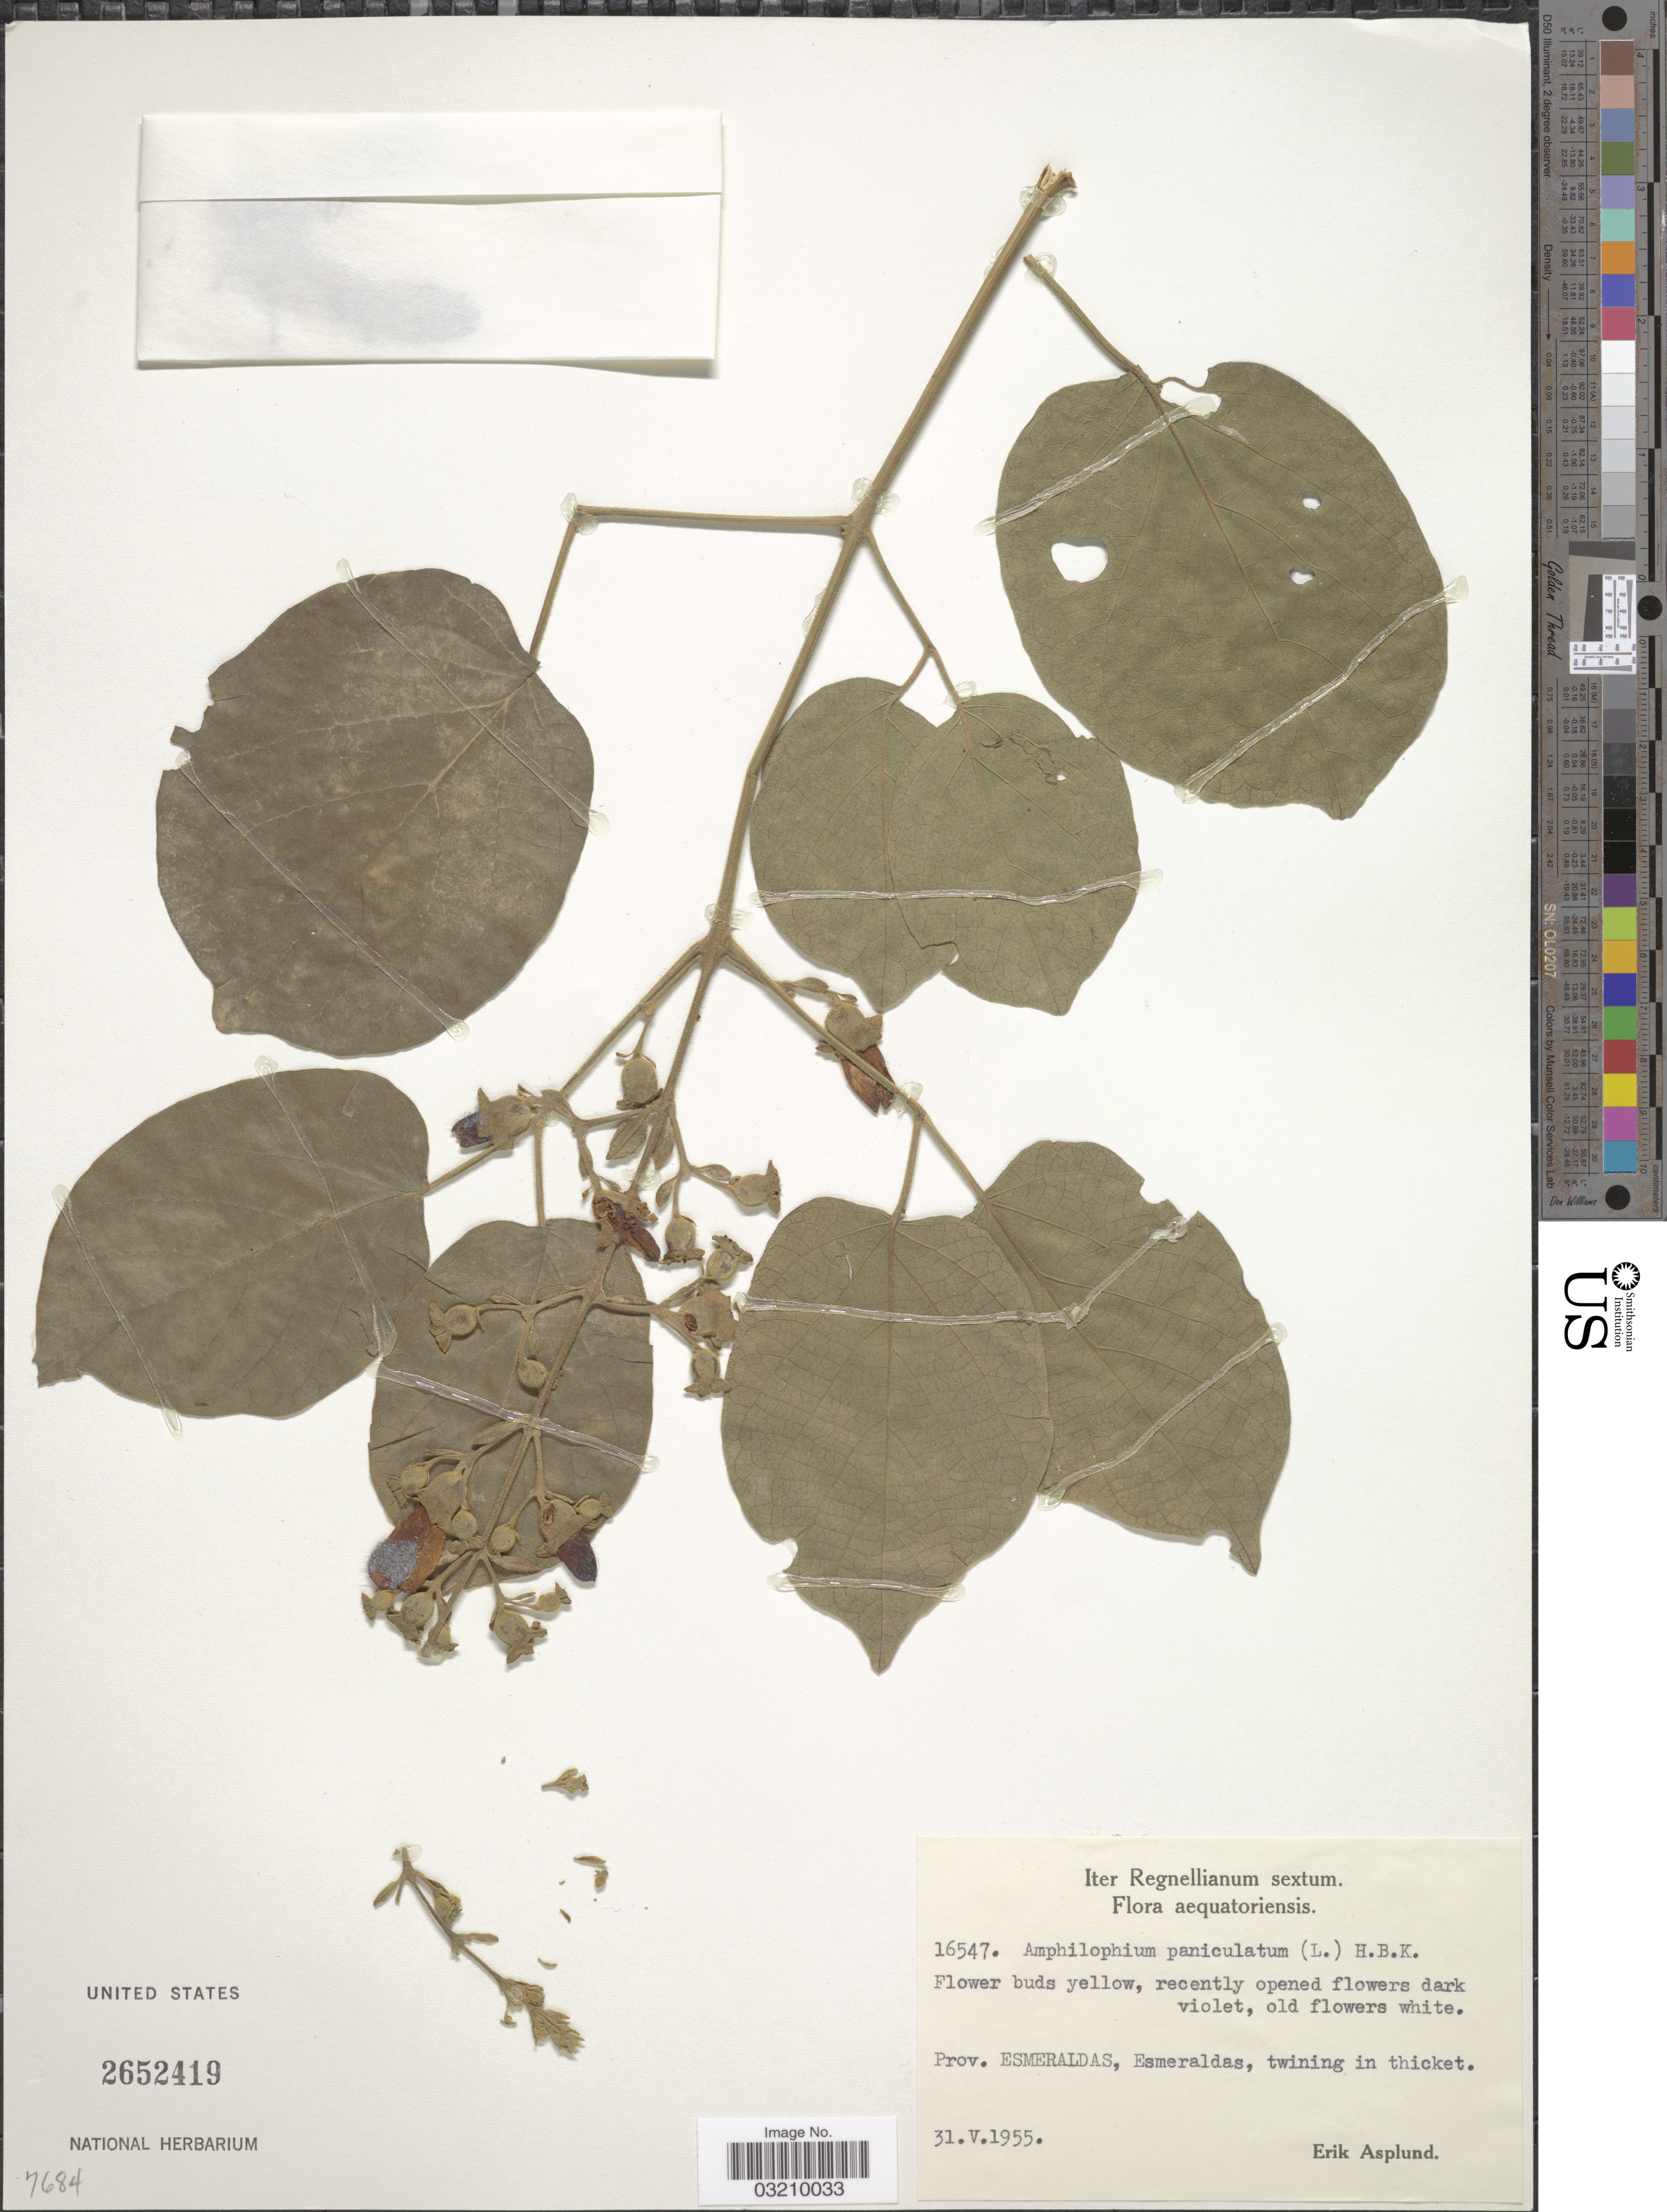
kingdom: Plantae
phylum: Tracheophyta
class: Magnoliopsida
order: Lamiales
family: Bignoniaceae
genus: Amphilophium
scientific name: Amphilophium paniculatum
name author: (L.) Kunth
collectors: E. Asplund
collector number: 16547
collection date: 1955-05-31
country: Ecuador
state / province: Esmeraldas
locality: Esmeraldas, twining in thicket.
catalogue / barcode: US 2652419